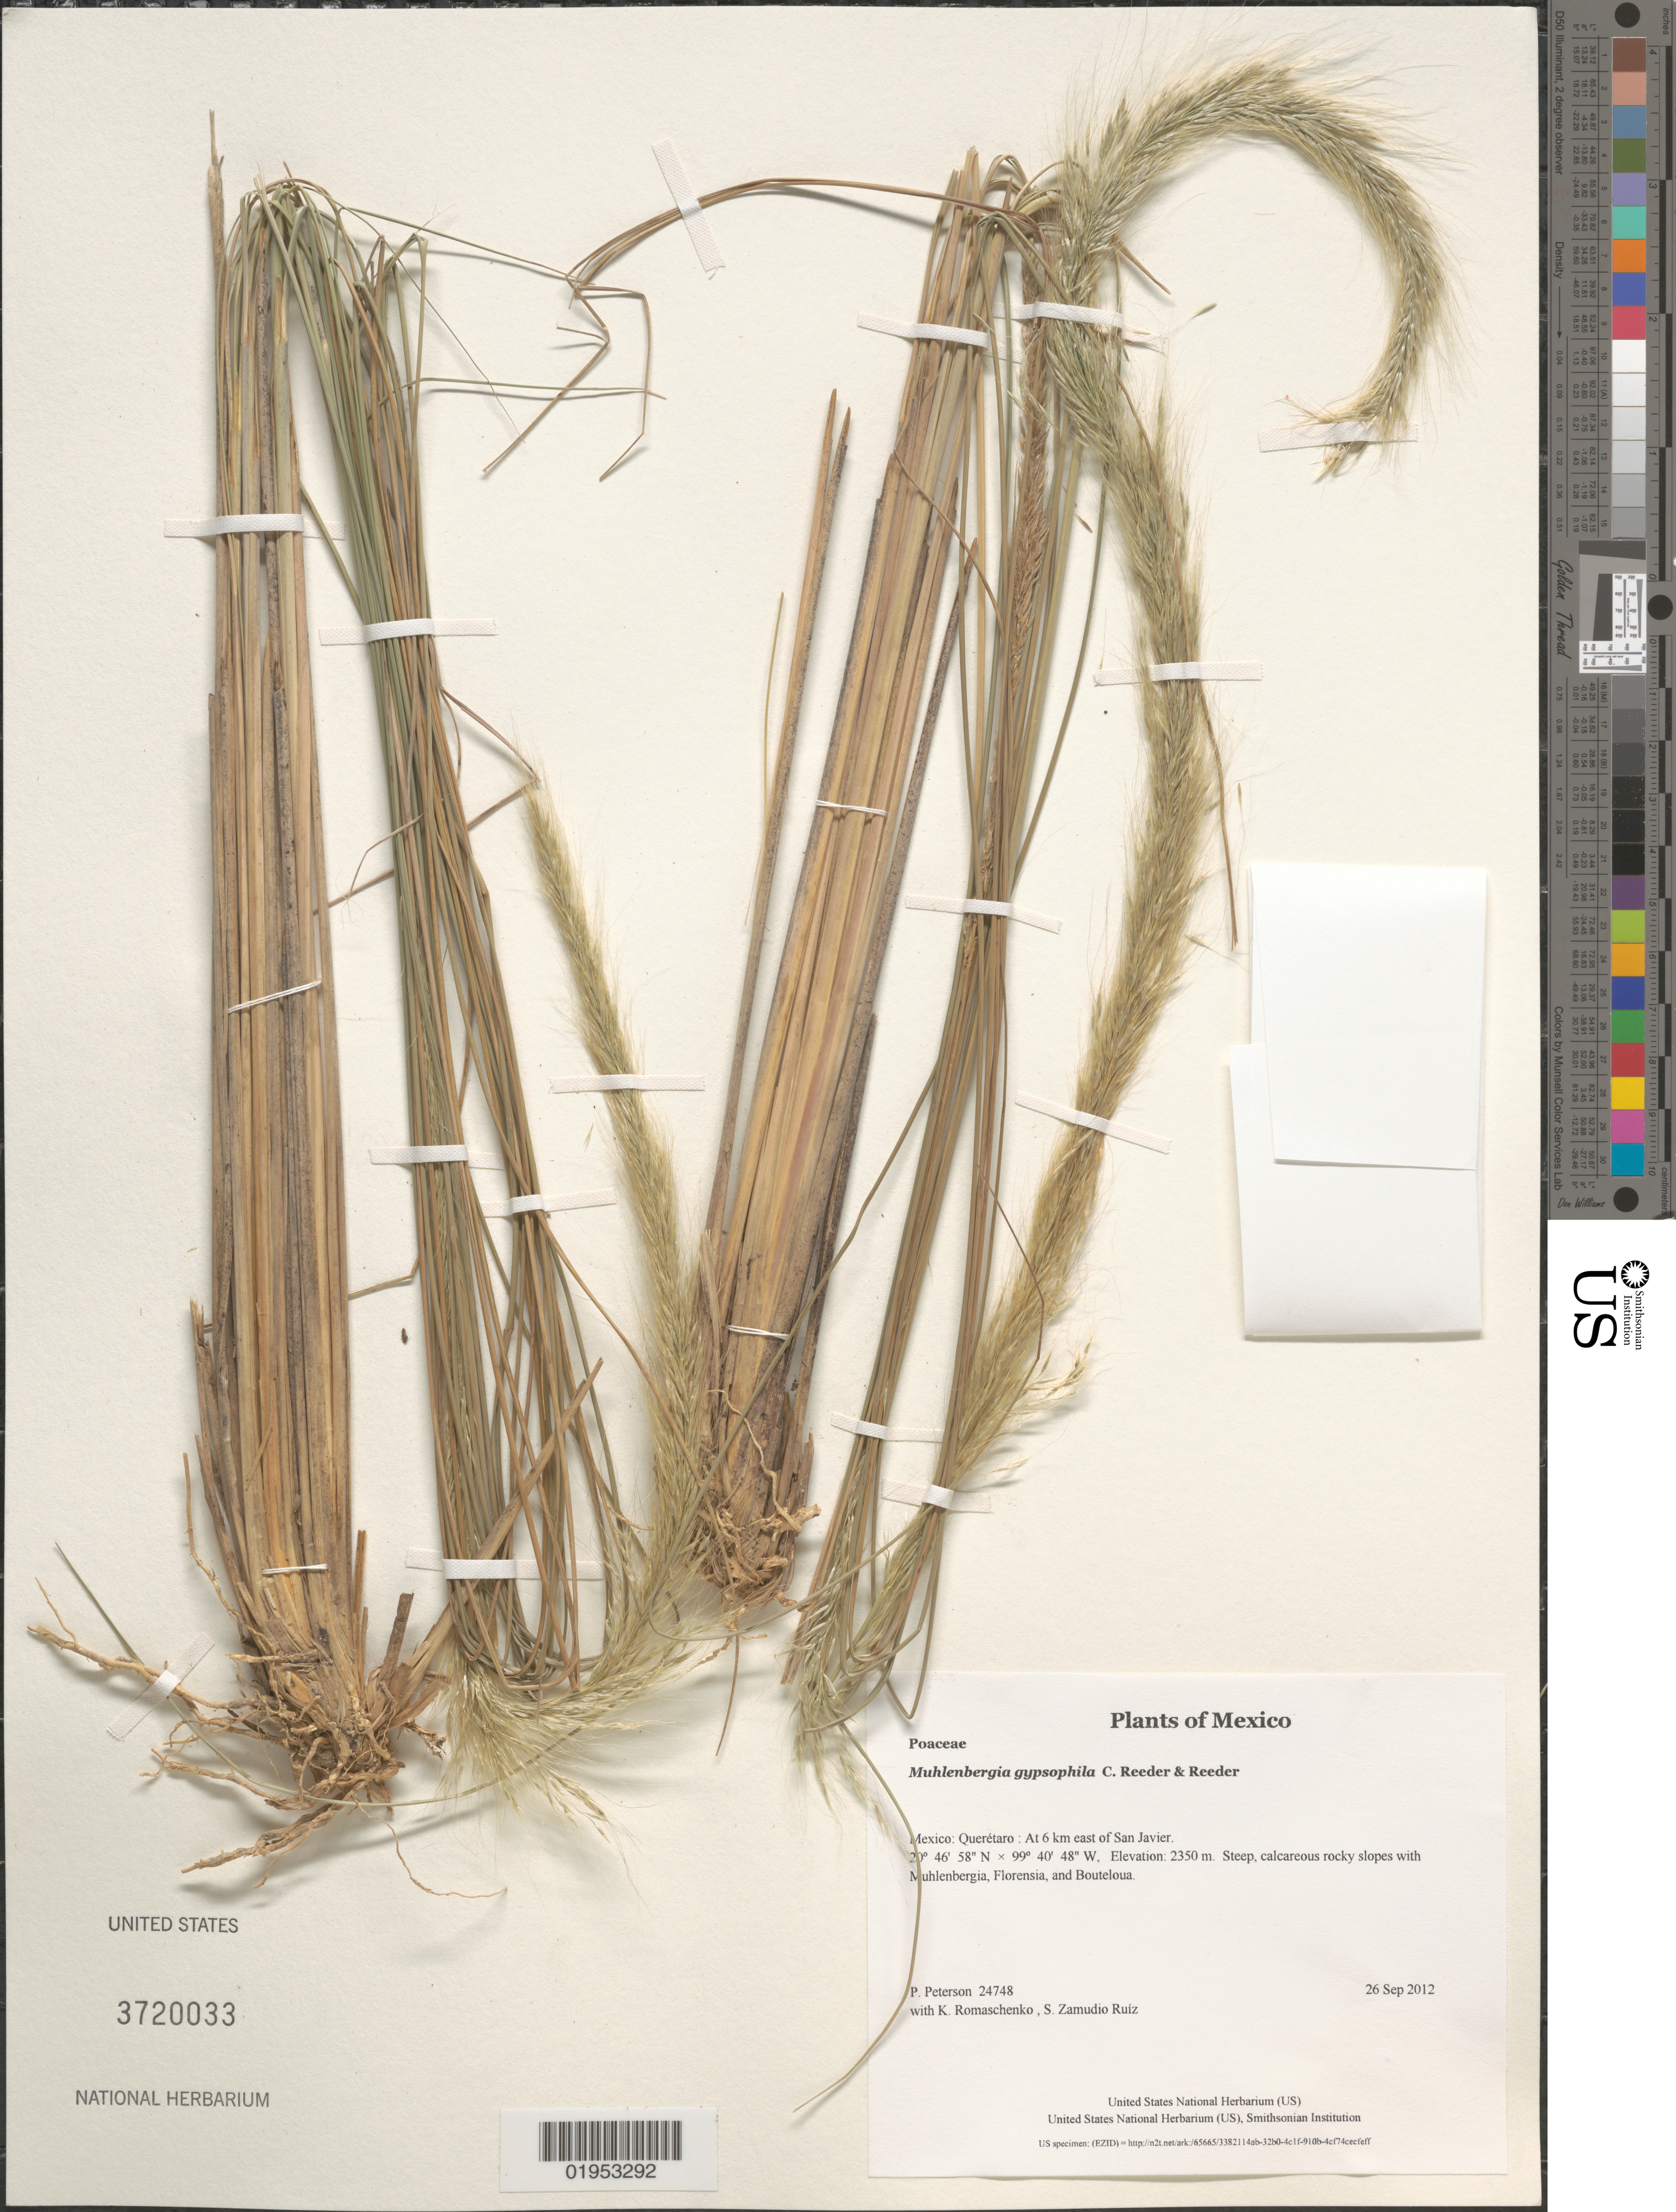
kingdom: Plantae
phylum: Tracheophyta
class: Liliopsida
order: Poales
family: Poaceae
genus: Muhlenbergia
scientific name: Muhlenbergia gypsophila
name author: C. Reeder & Reeder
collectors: P. M. Peterson, K. Romaschenko & S. Zamudio Ruíz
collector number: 24748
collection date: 2012-09-26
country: Mexico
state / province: Querétaro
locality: At 6 km east of San Javier.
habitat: Steep, calcareous rocky slopes with Muhlenbergia, Florensia, and Bouteloua.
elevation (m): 2350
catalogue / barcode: US 3720033